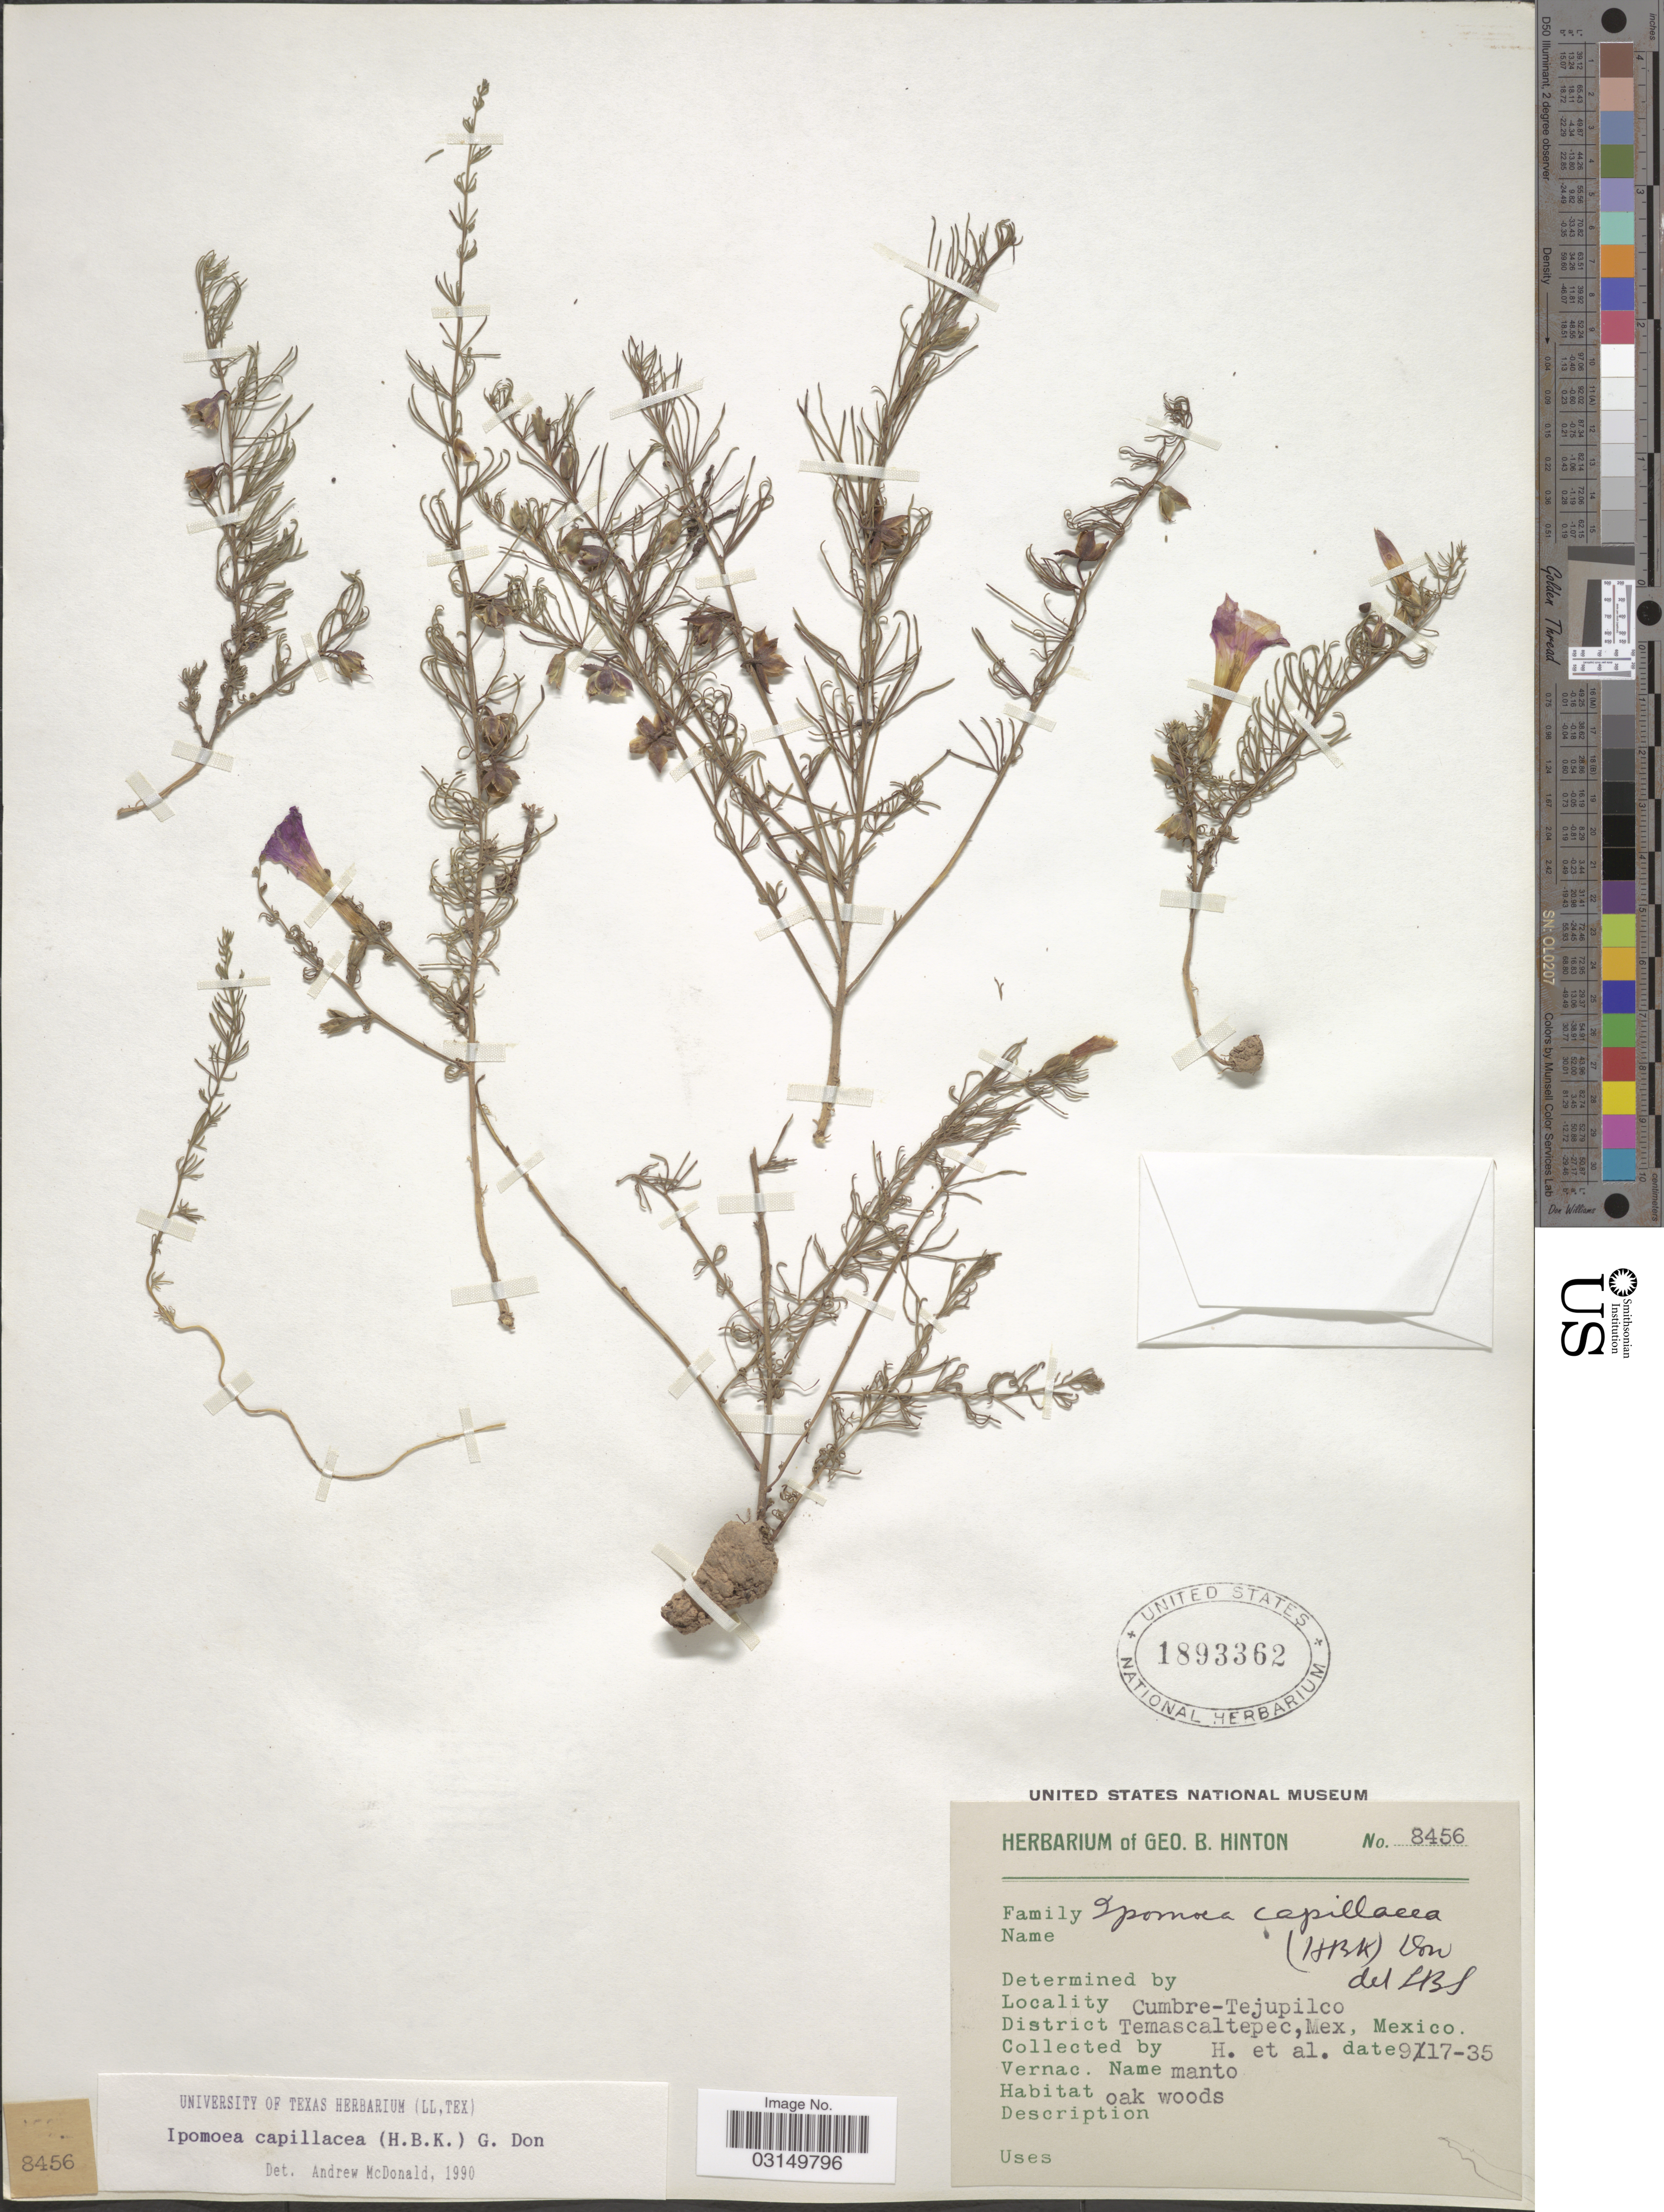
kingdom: Plantae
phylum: Tracheophyta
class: Magnoliopsida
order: Solanales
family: Convolvulaceae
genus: Ipomoea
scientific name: Ipomoea capillacea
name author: (Kunth) G. Don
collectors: G. B. Hinton & et al.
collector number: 8456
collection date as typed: Transcribed d/m/y: 17/9/35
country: Mexico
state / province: México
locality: Cumbre-Tejupilco, District Temascaltepec, Mex., Mexico.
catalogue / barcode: US 1893362